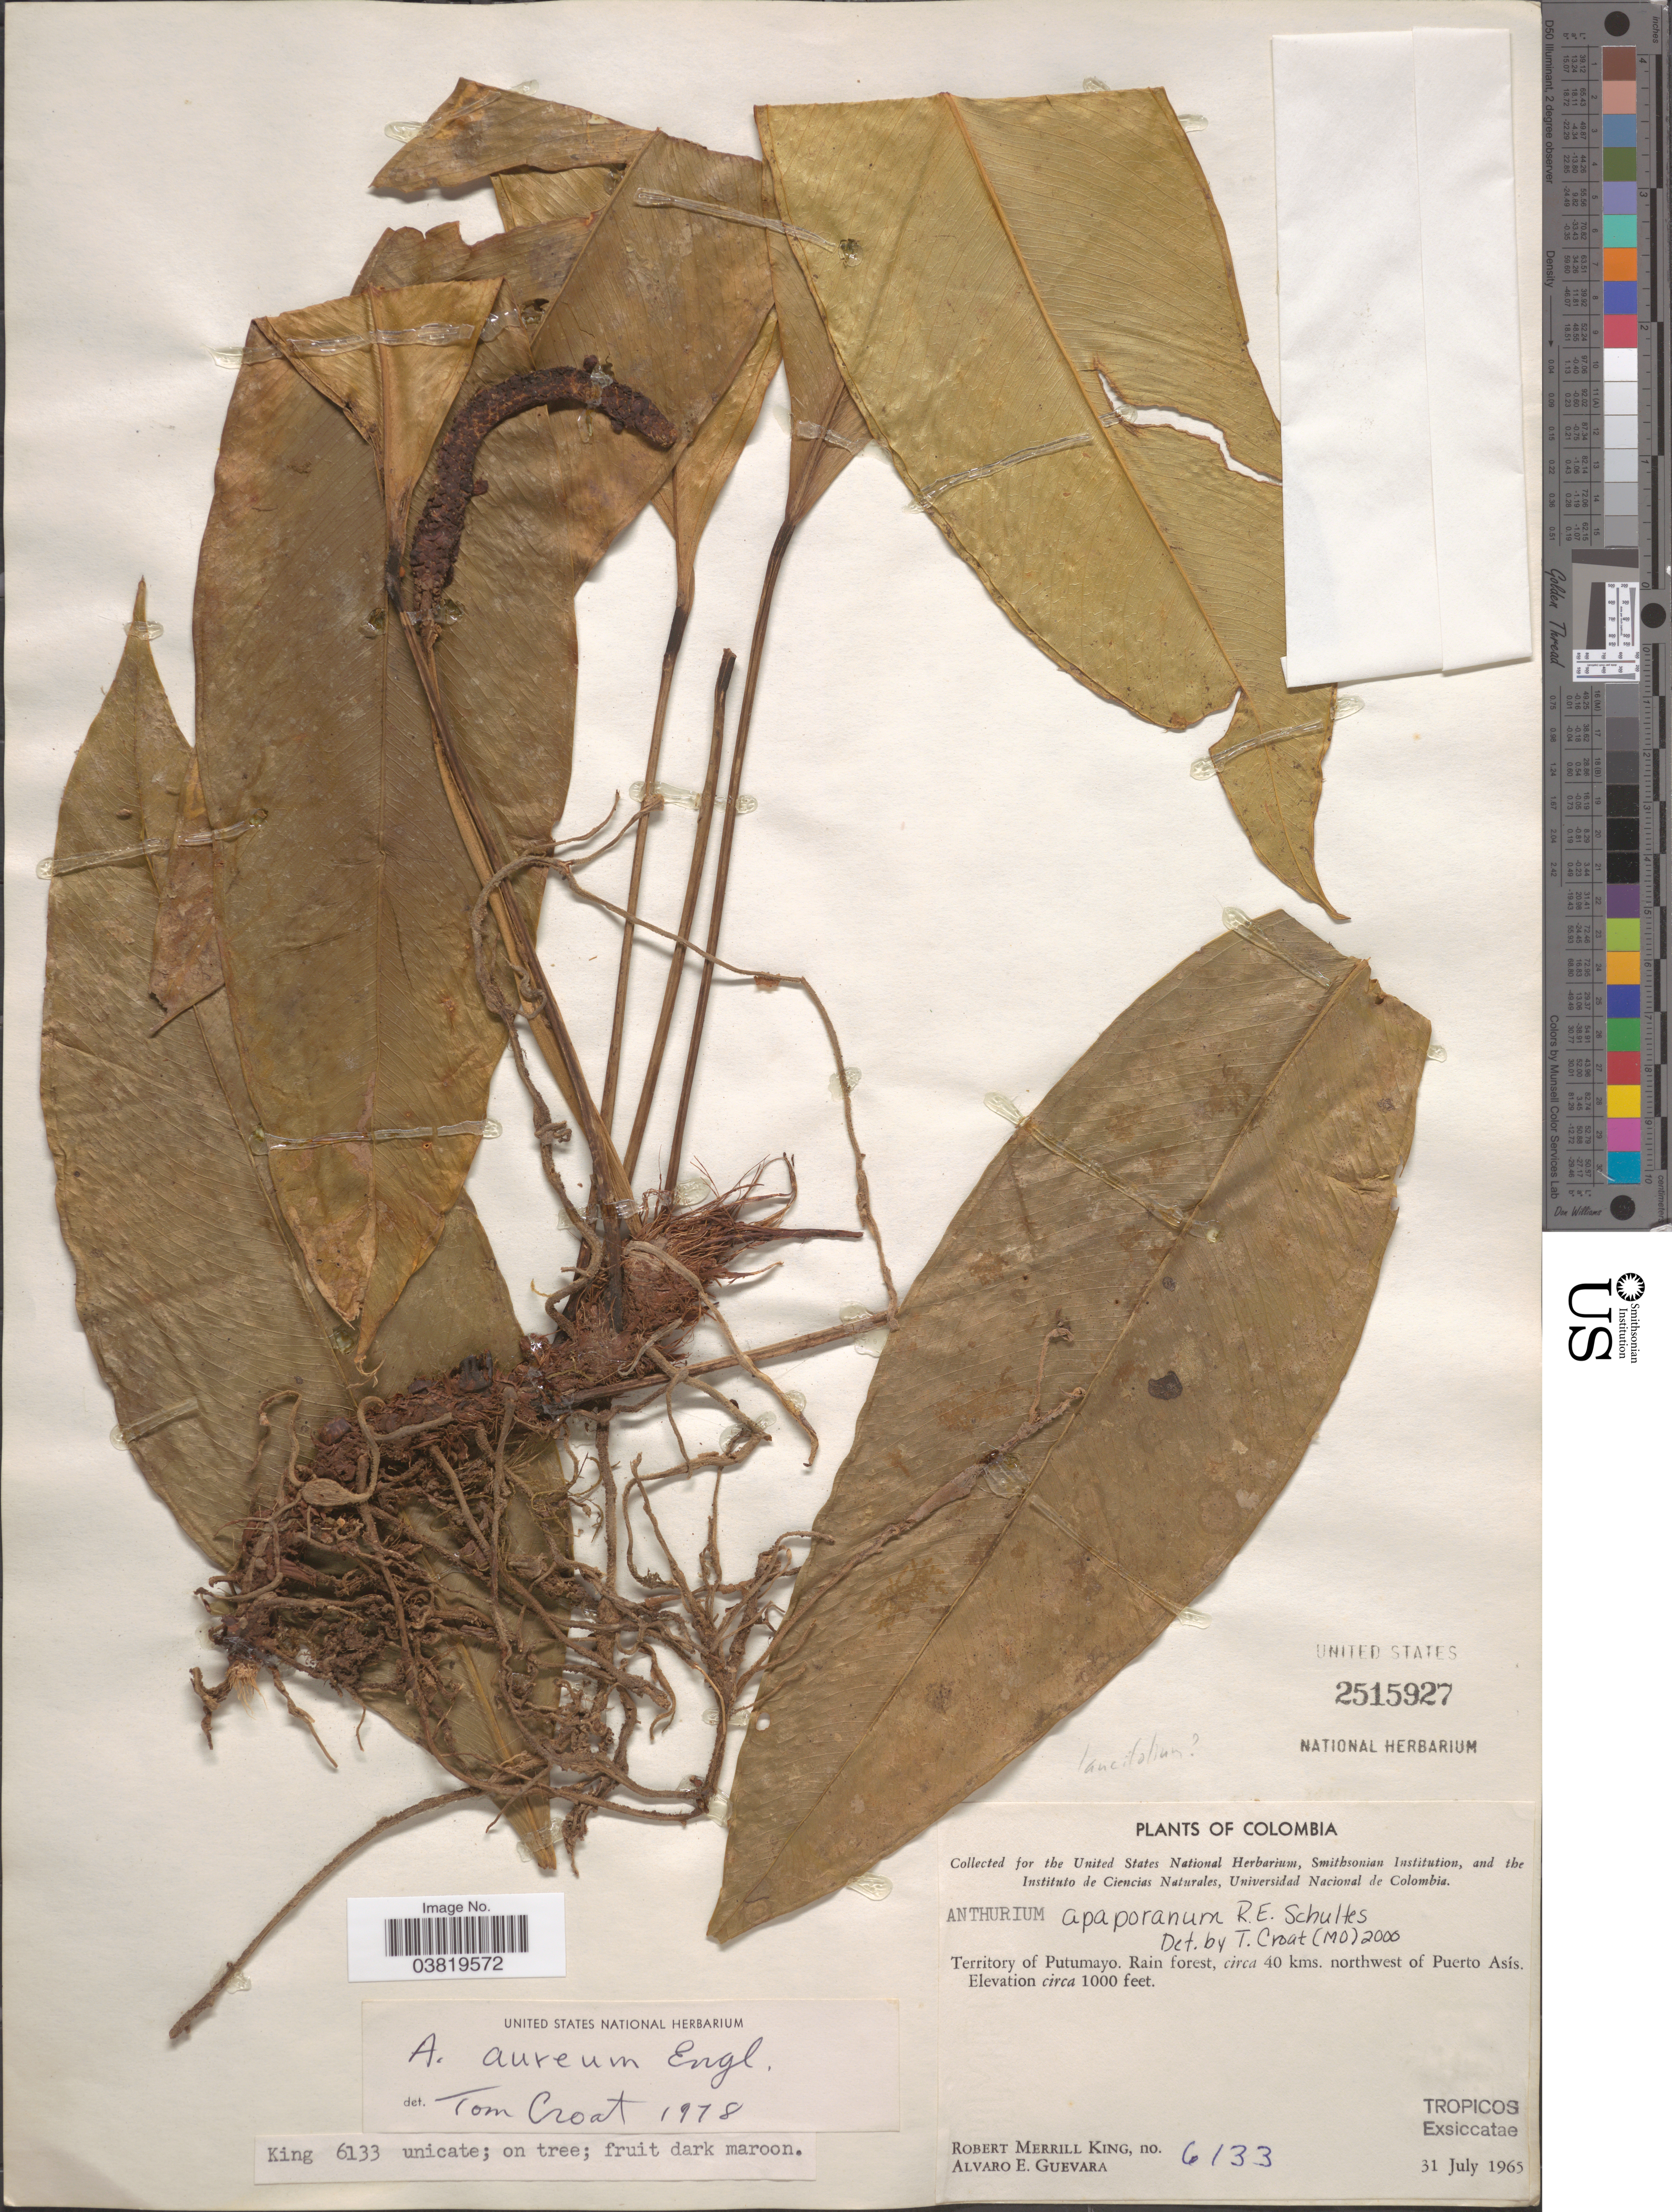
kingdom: Plantae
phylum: Tracheophyta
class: Liliopsida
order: Alismatales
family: Araceae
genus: Anthurium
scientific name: Anthurium apaporanum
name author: R.E. Schult.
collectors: R. M. King & A. E. Guevara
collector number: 6133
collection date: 1965-07-31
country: Colombia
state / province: Putumayo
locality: Circa 40 kms. northwest of Puerto Asís.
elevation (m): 305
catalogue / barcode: US 2515927